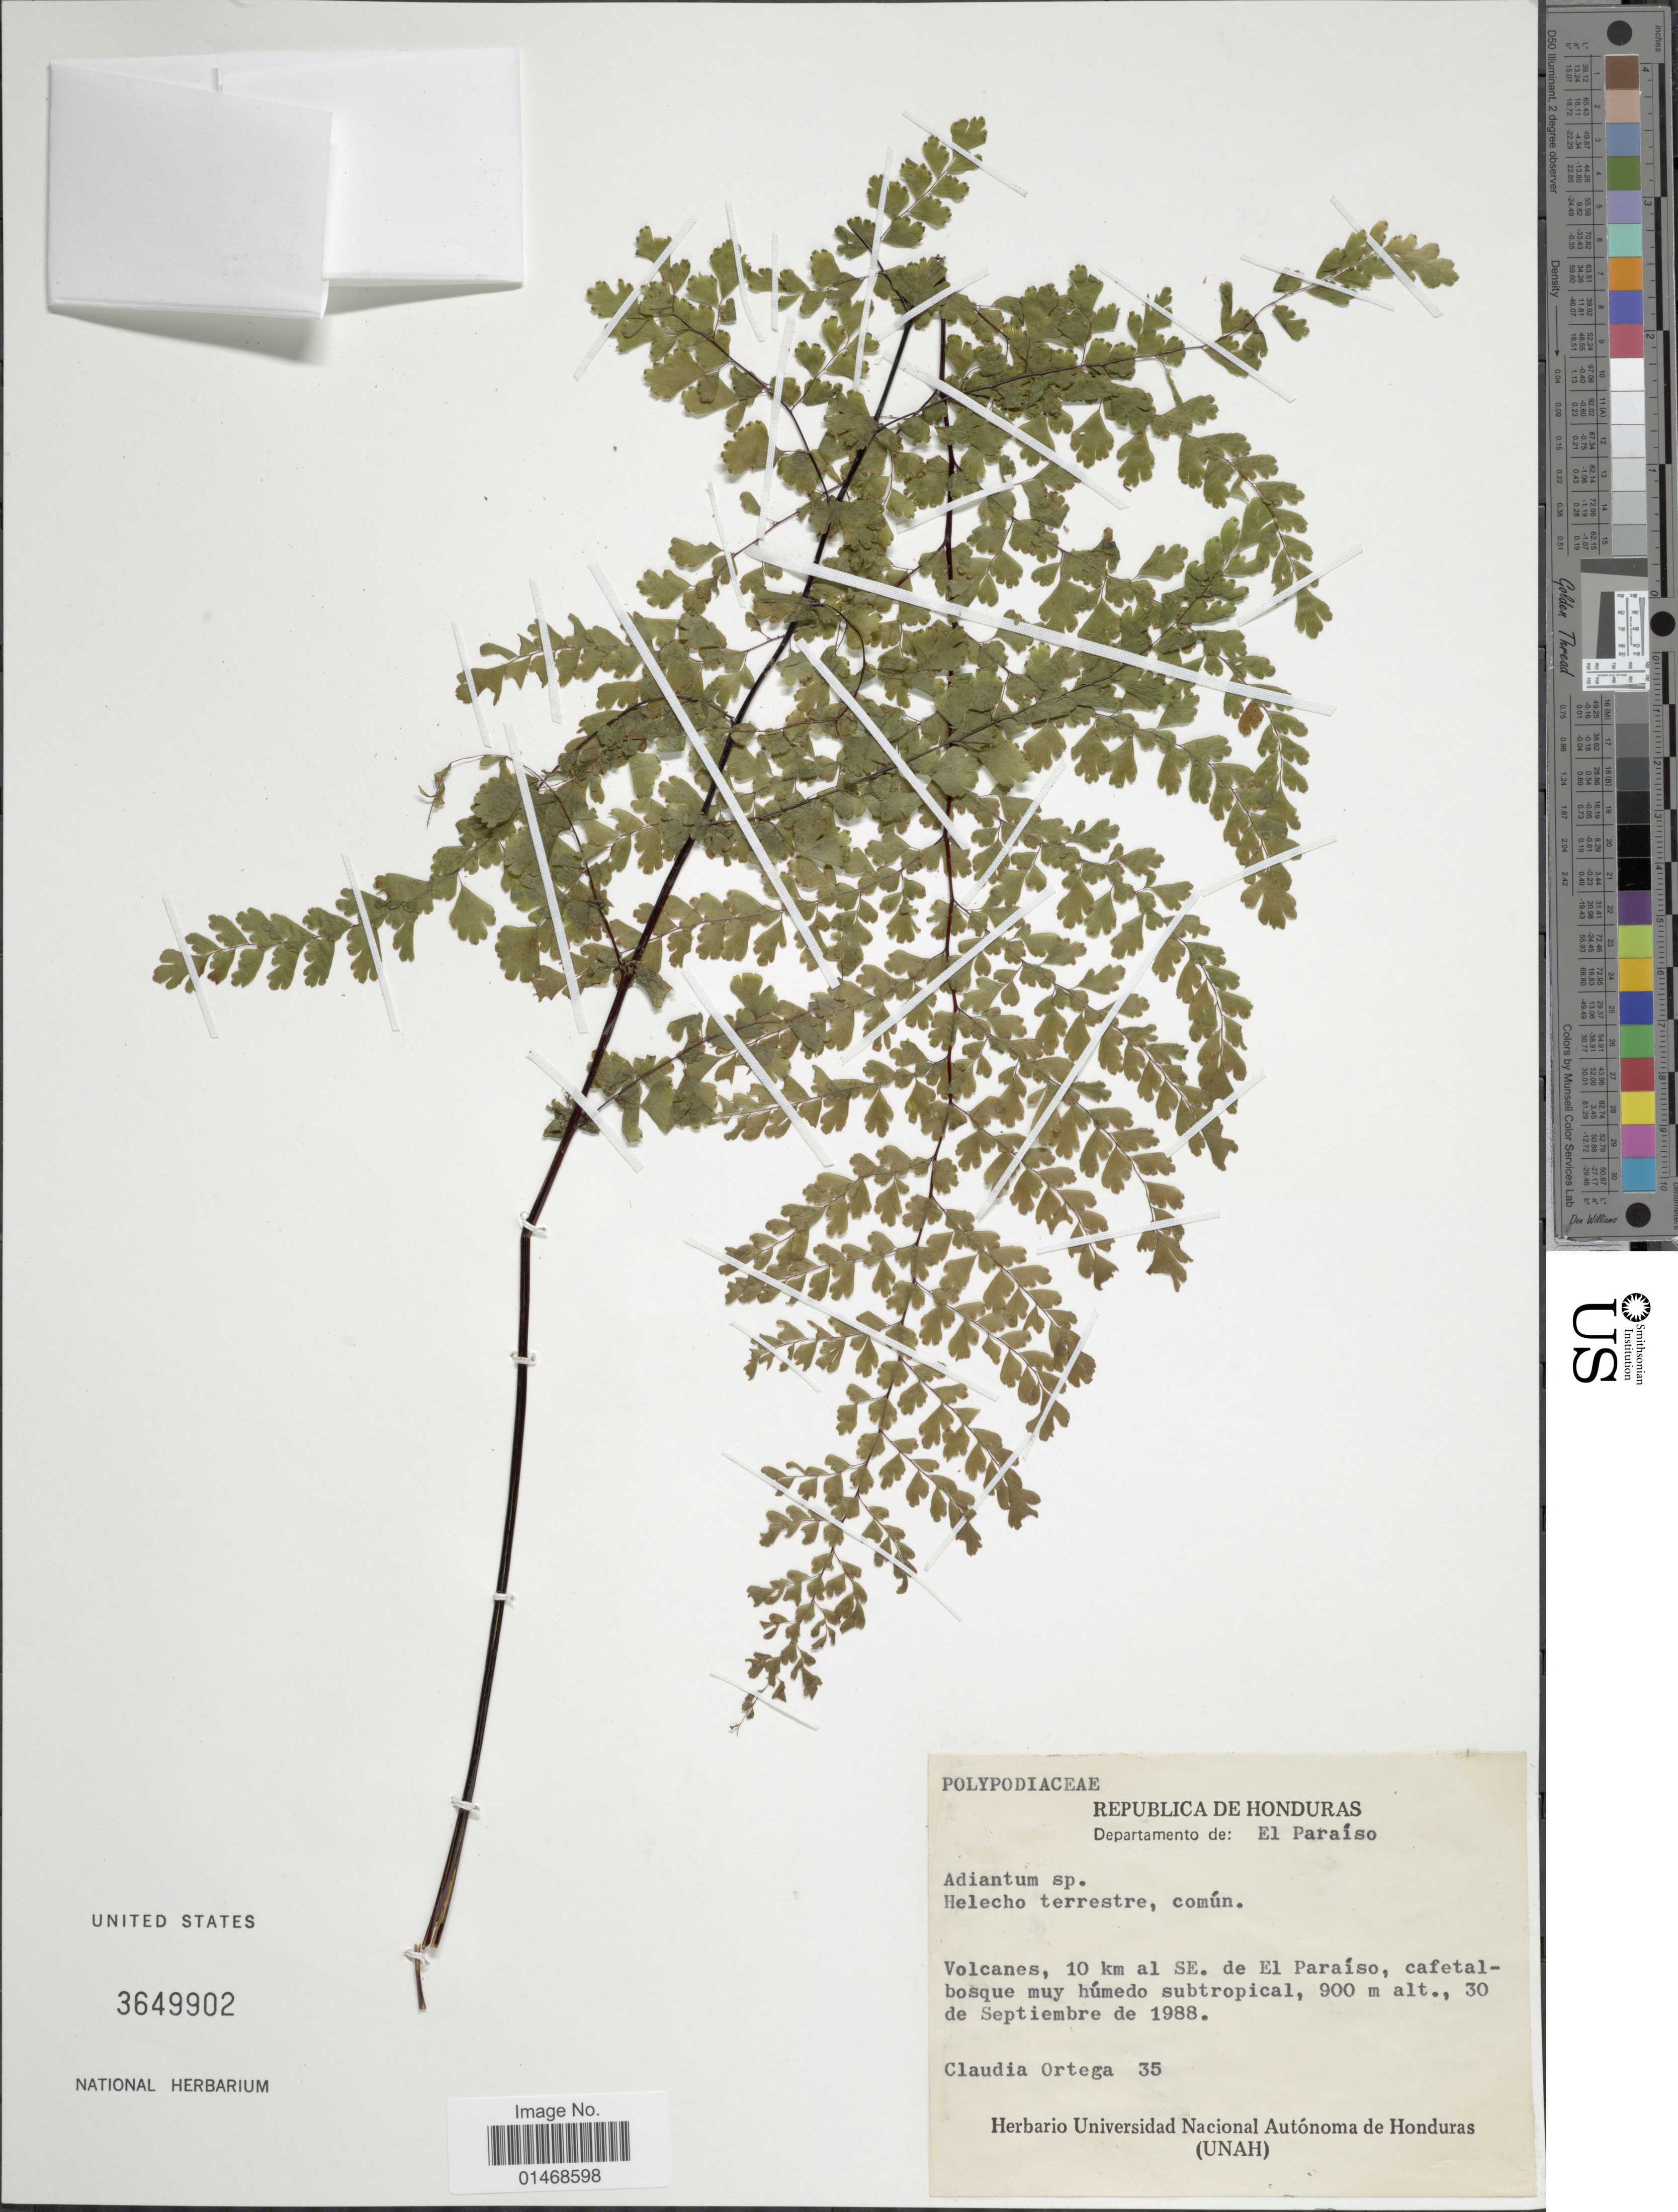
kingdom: Plantae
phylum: Tracheophyta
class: Polypodiopsida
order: Polypodiales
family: Pteridaceae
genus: Adiantum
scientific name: Adiantum sp.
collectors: C. Ortega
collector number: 35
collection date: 1988-09-30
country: Honduras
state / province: El Paraíso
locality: Departamento de: El Paraíso, Volcanes, 10 km al SE de El Paraíso, cafetal-bosque muy bosque muy húmedo subtropical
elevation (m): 900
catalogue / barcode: US 3649902